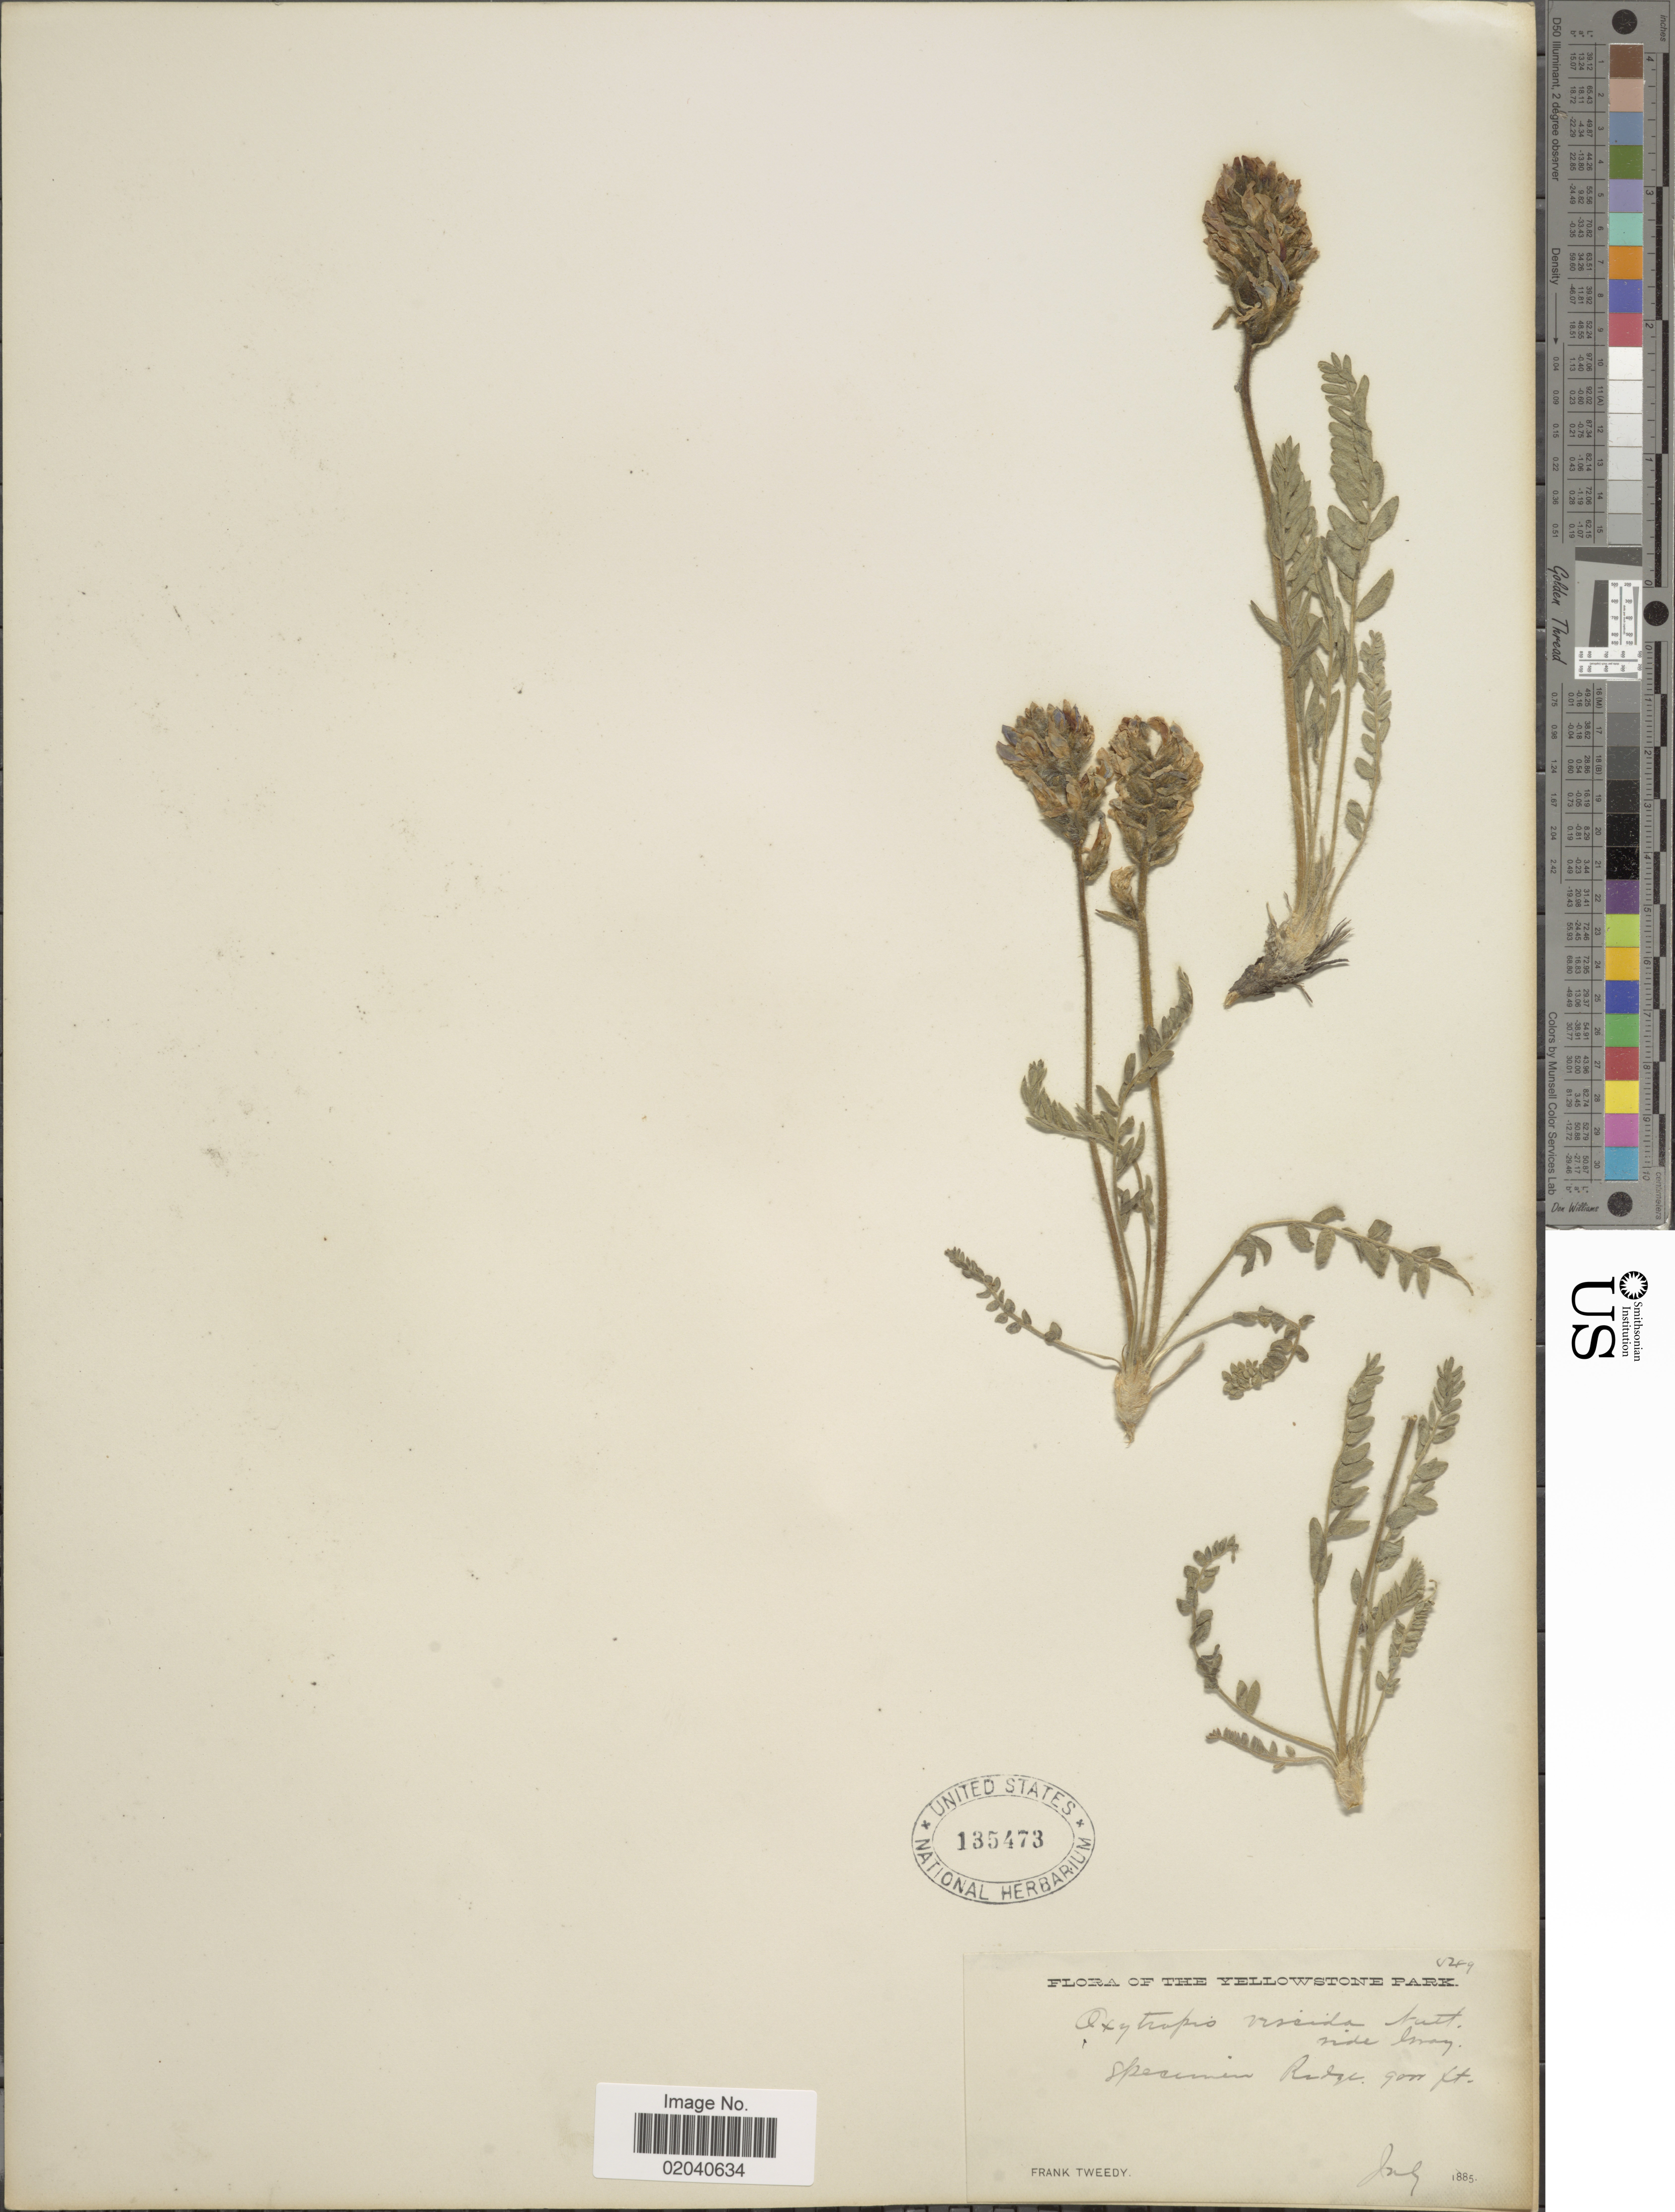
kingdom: Plantae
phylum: Tracheophyta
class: Magnoliopsida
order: Fabales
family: Fabaceae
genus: Oxytropis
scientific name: Oxytropis viscida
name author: Nutt.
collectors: F. Tweedy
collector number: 49*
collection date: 1885-07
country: United States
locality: Yellowstone Park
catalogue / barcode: US 135473